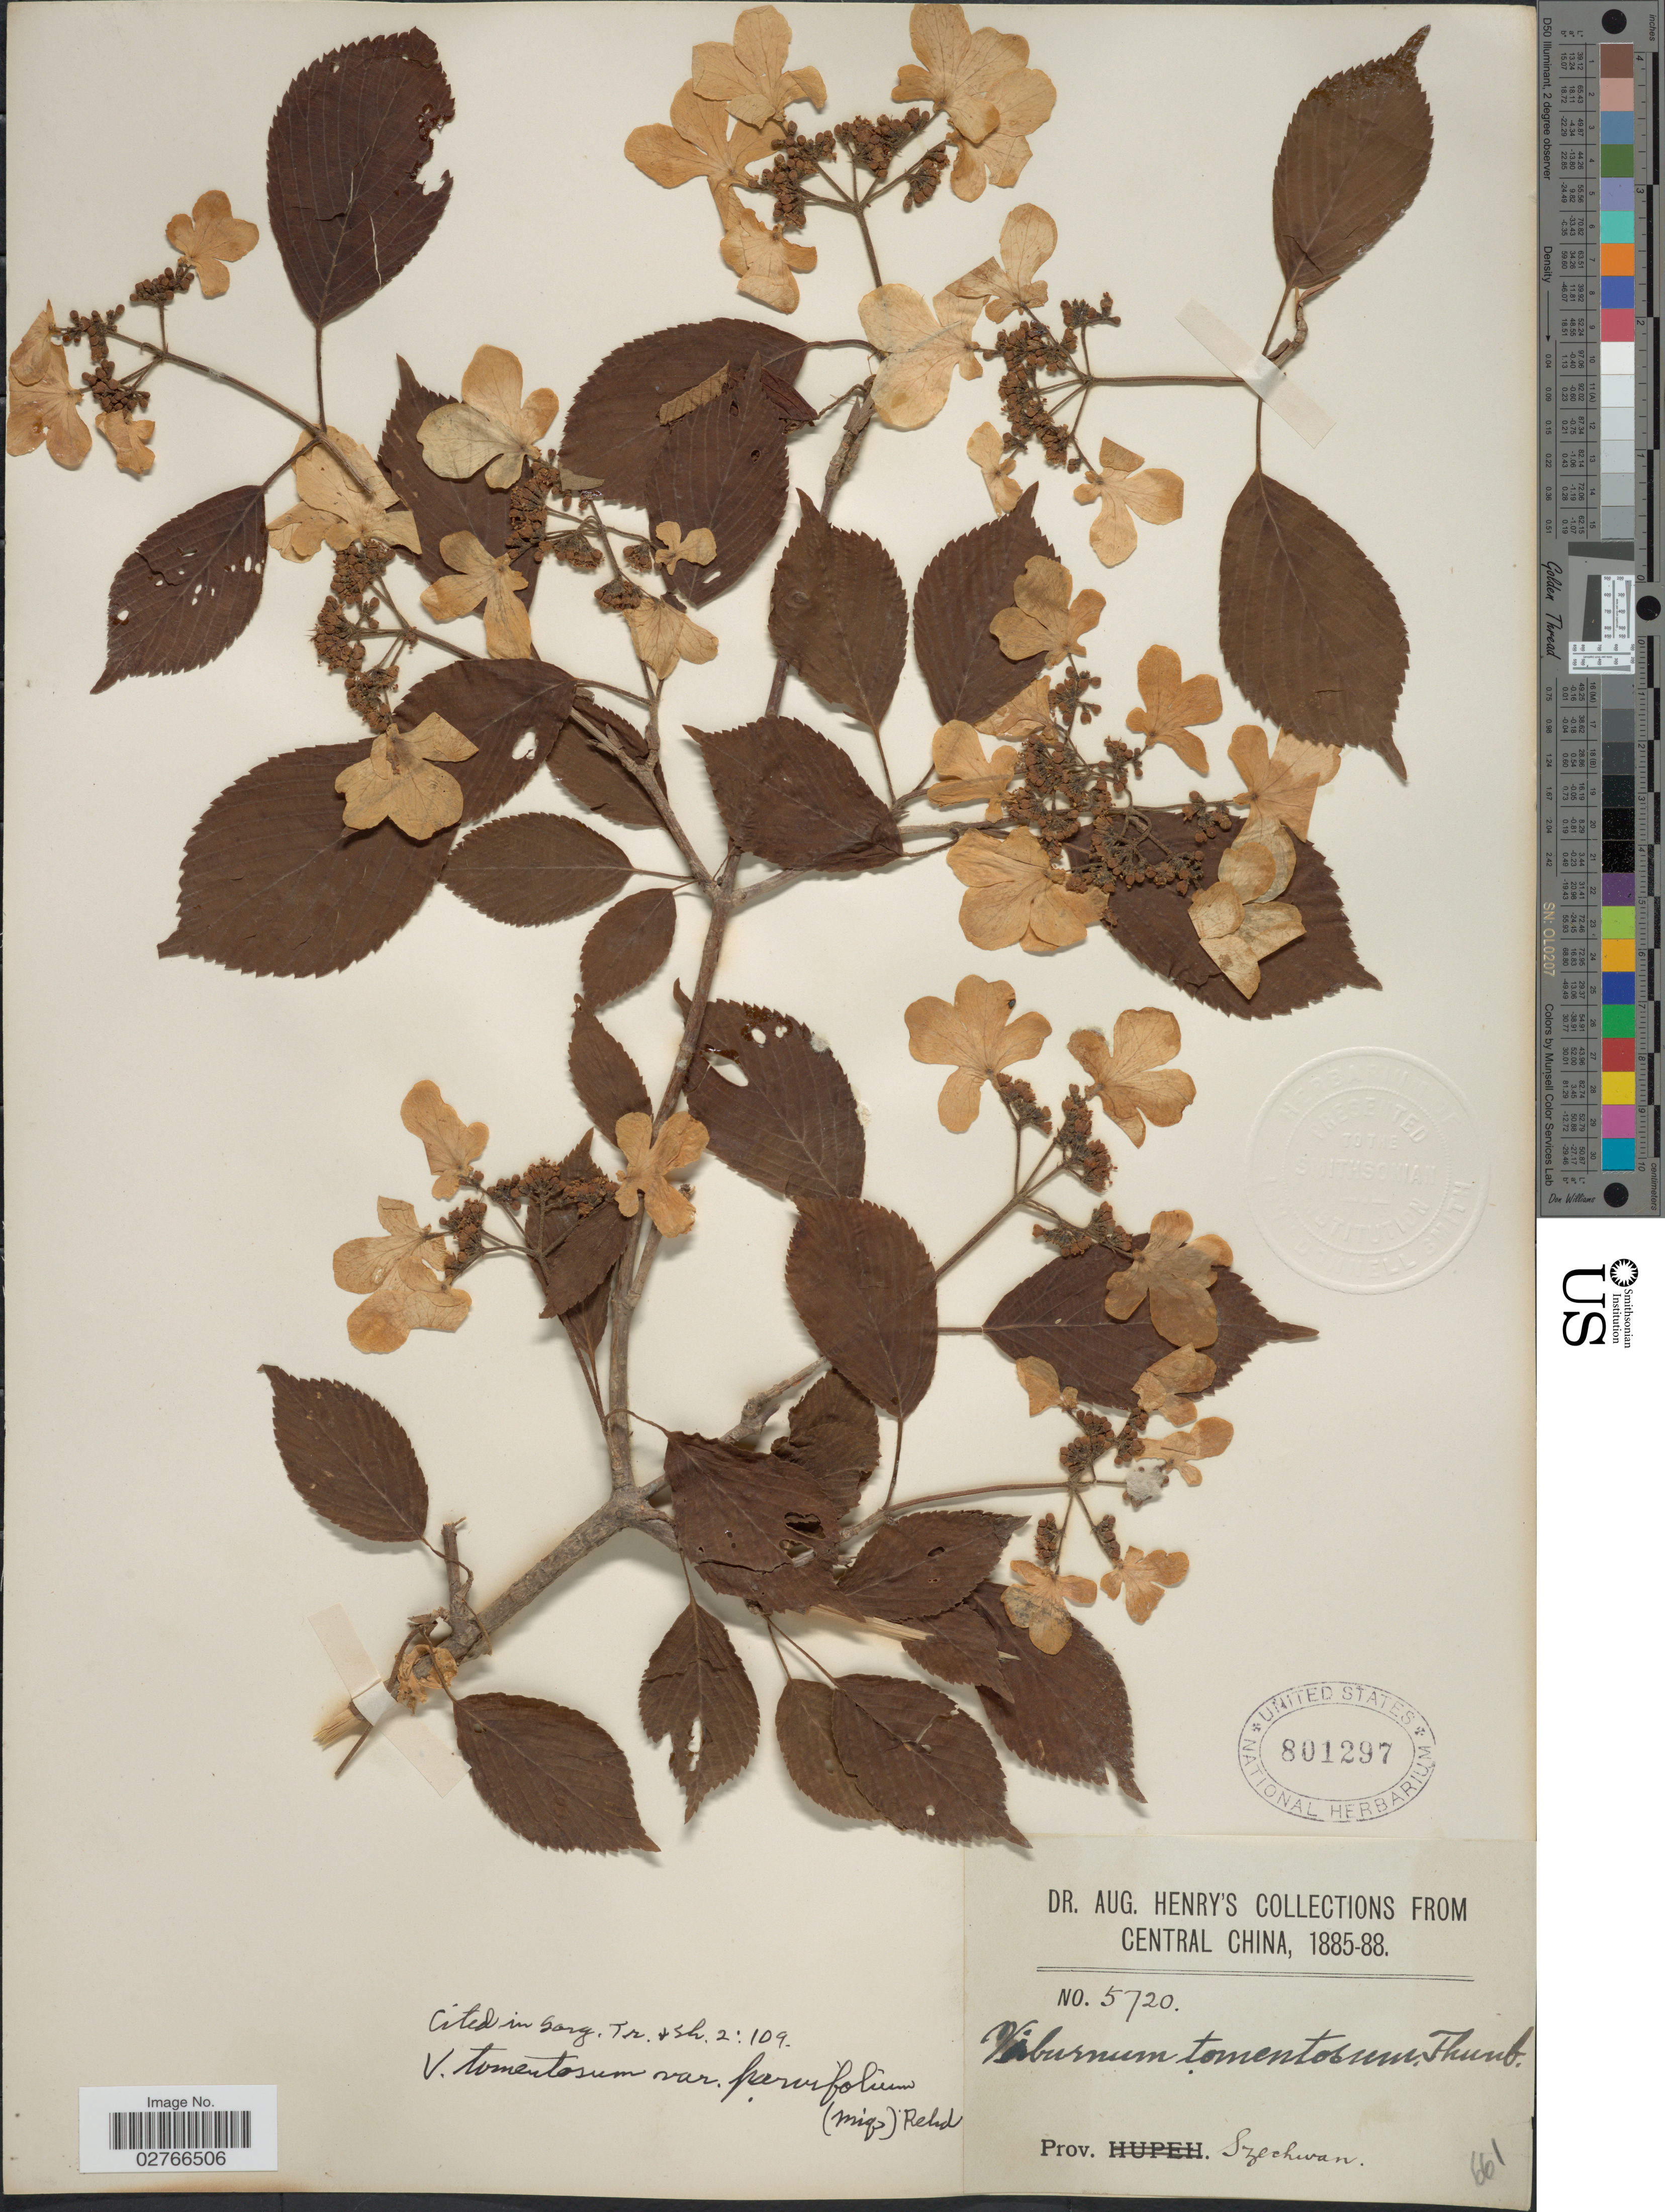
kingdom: Plantae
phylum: Tracheophyta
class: Magnoliopsida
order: Dipsacales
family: Viburnaceae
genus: Viburnum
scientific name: Viburnum tomentosum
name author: Thunb.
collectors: A. Henry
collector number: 5720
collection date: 1885/1888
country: China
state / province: Sichuan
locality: Central China, Prov. Szechwan.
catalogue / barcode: US 801297